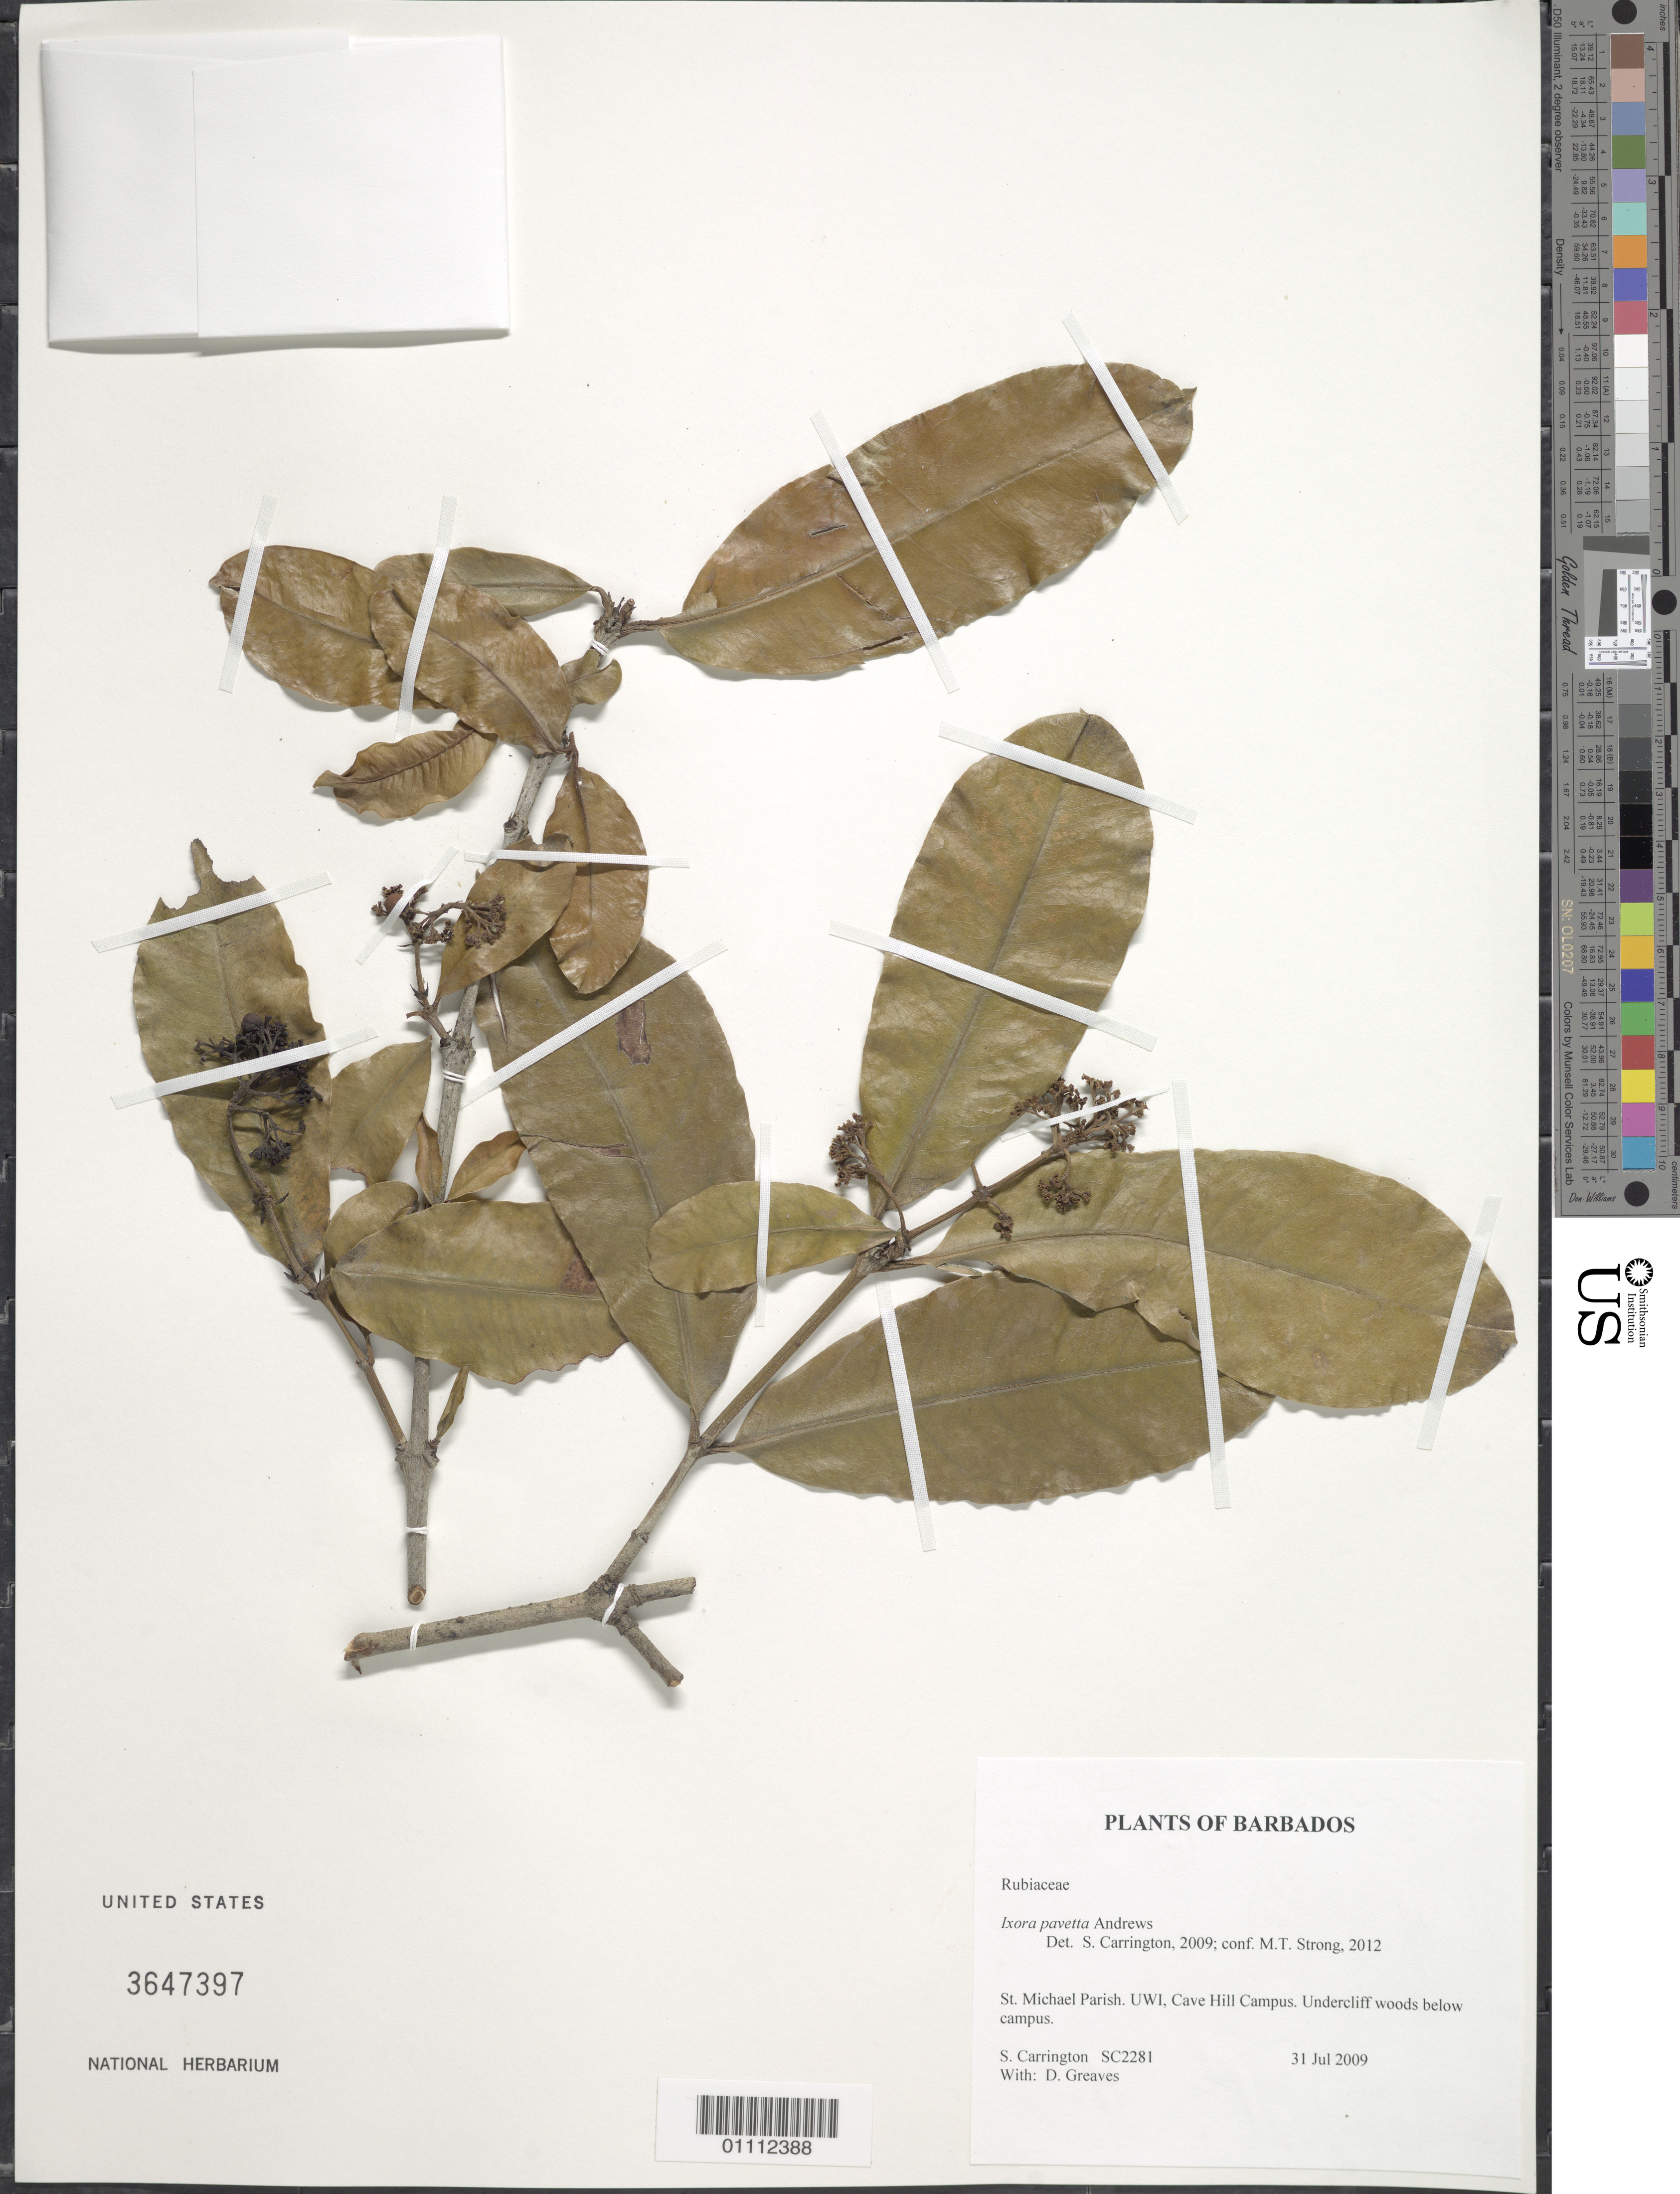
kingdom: Plantae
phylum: Tracheophyta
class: Magnoliopsida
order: Gentianales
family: Rubiaceae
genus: Ixora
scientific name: Ixora pavetta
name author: Andrews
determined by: Carrington, C. M. S.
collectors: C. M. S. Carrington & D. Greaves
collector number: SC2281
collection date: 2009-07-31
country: Barbados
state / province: Saint Michael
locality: UWI, Cave Hill Campus.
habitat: Undercliff woods below campus.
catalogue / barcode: US 3647397